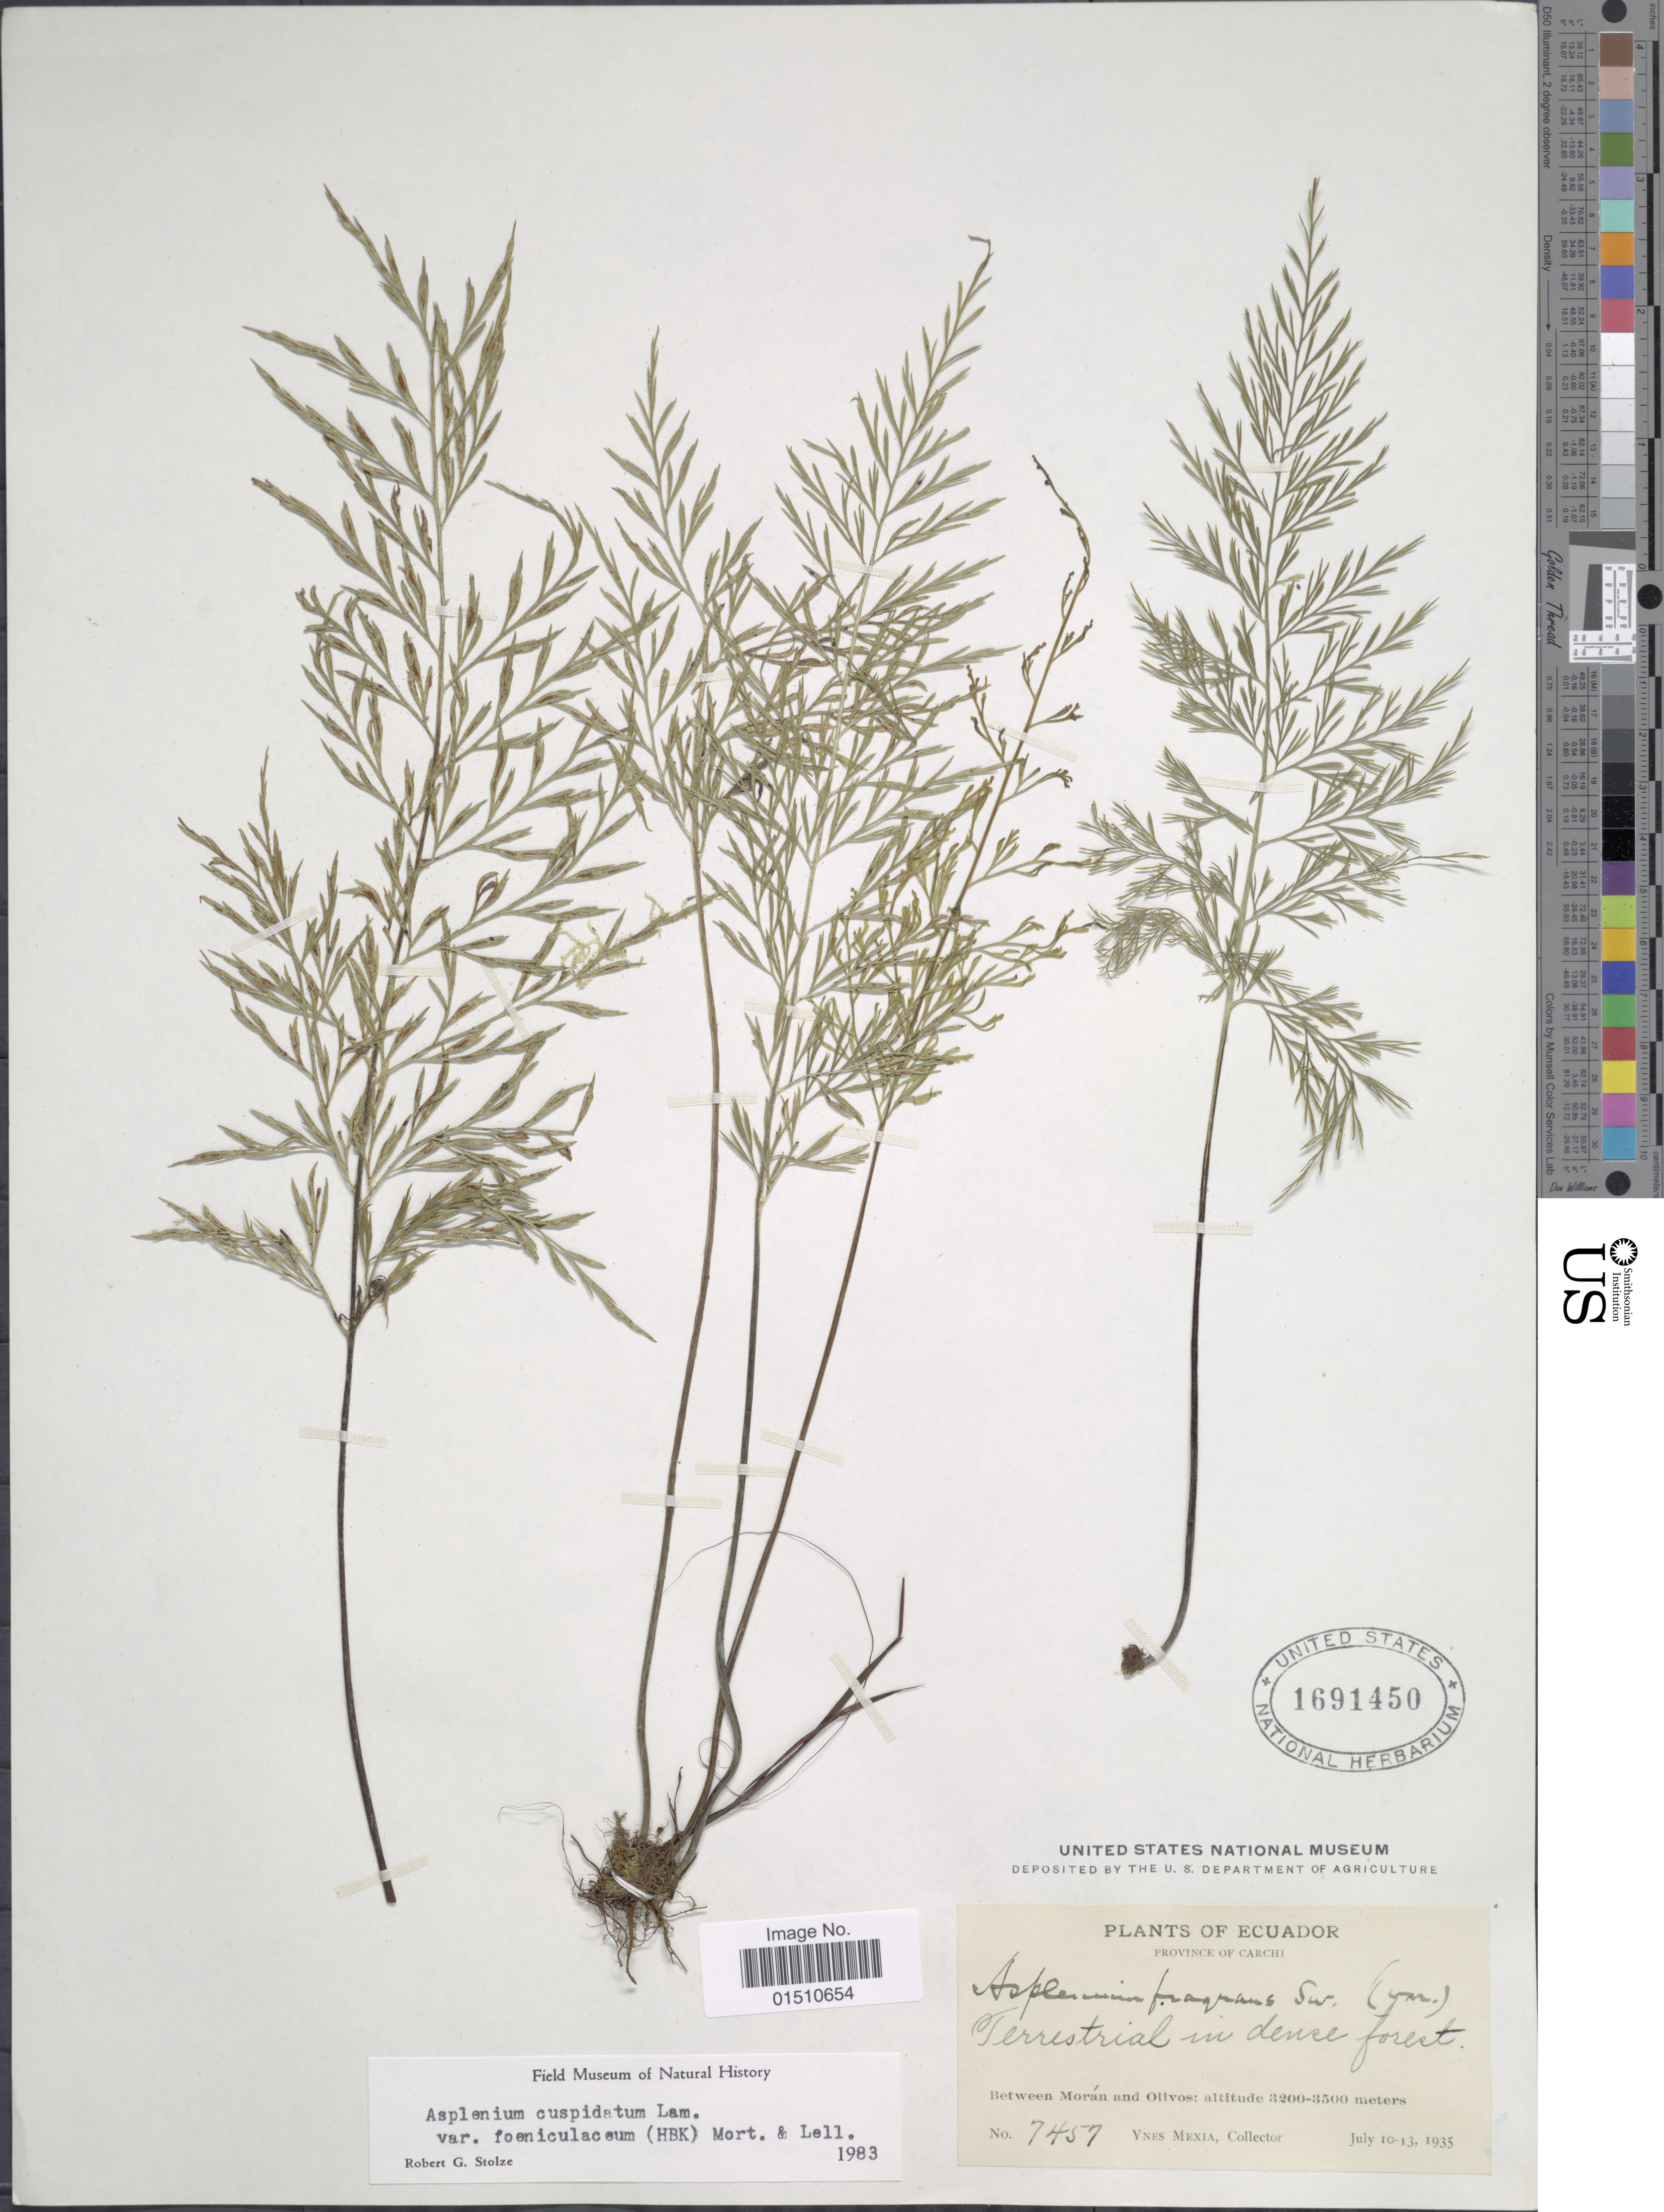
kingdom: Plantae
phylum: Tracheophyta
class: Polypodiopsida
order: Polypodiales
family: Aspleniaceae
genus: Asplenium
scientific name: Asplenium cuspidatum var. foeniculaceum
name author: (Kunth) C.V. Morton & Lellinger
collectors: Y. Mexia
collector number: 7457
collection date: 1935-07-10/1935-07-13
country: Ecuador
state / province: Carchi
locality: Ecuador, between Moran and Olivos.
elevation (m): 3200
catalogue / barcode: US 1691450